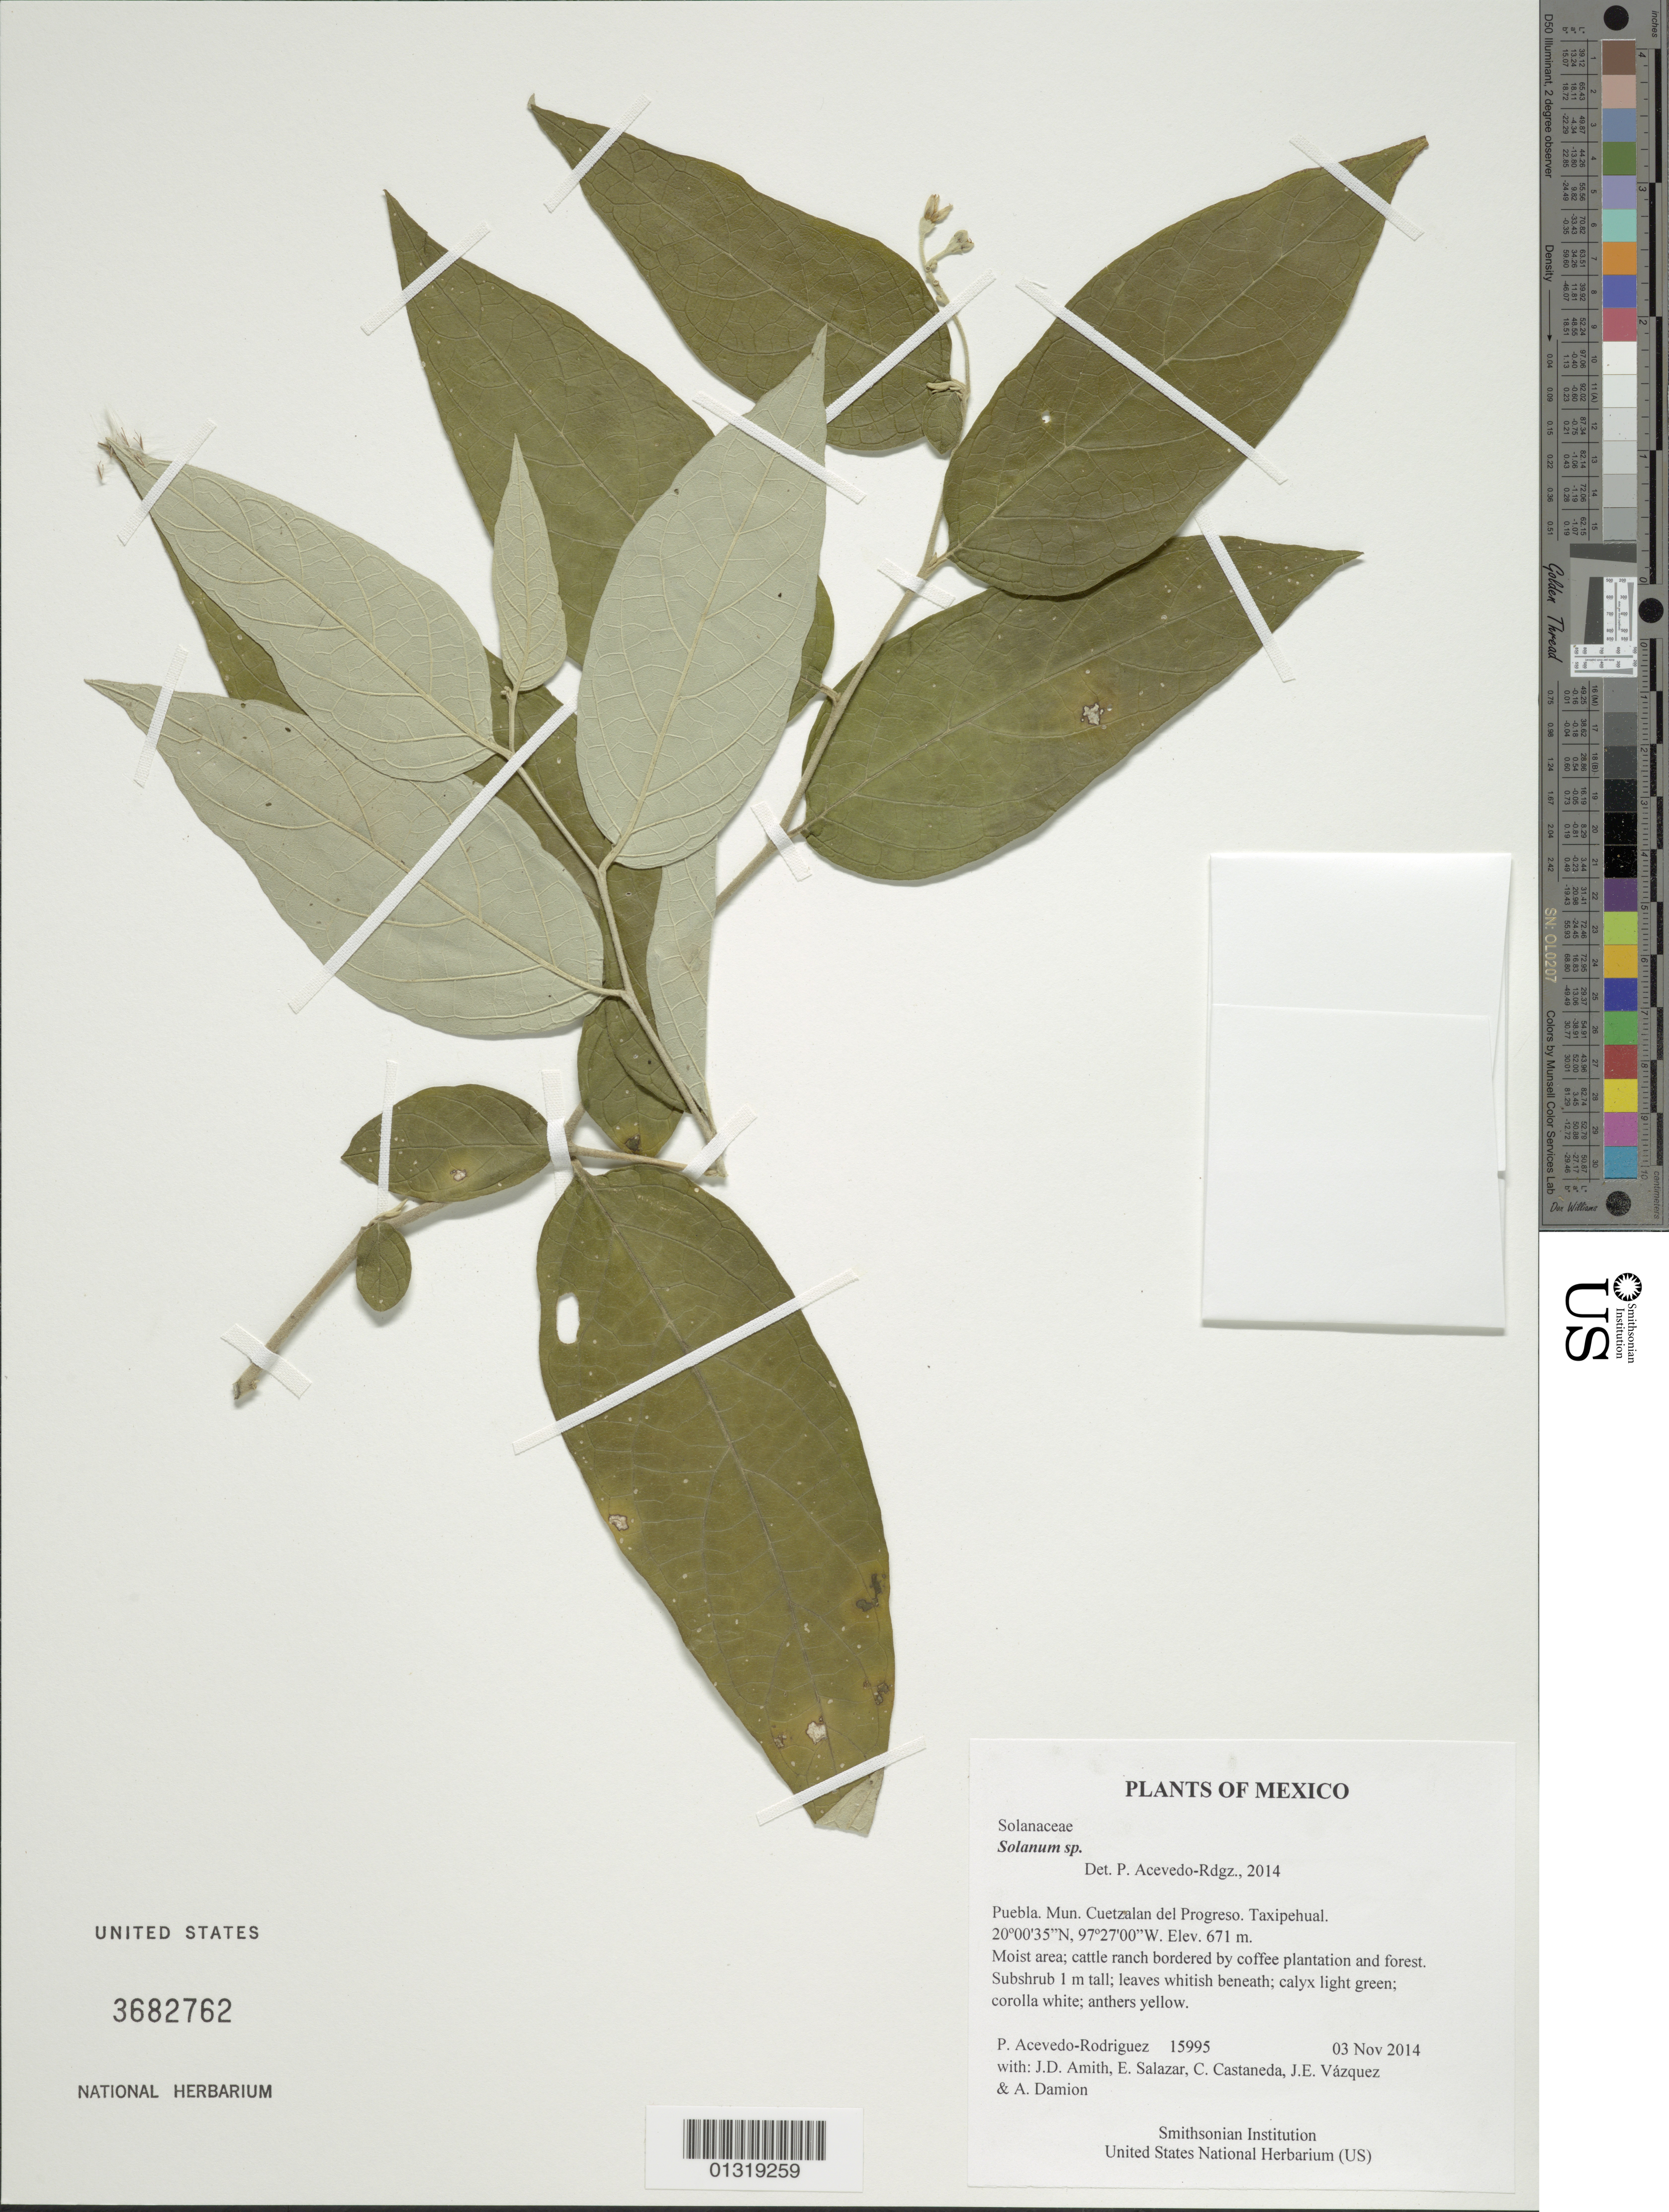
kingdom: Plantae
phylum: Tracheophyta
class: Magnoliopsida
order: Solanales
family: Solanaceae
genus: Solanum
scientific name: Solanum sp.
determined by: Acevedo-Rodriguez, P., (US), Smithsonian Institution - National Museum of Natural History (UNITED STATES)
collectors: P. Acevedo-Rodr., J. D. Amith, E. Salazar, C. Castaneda, J. E. Vázquez & A. Damion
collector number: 15995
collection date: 2014-11-03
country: Mexico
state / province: Puebla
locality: Mun. Cuetzalan del Progreso. Taxipehual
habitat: Moist area; cattle ranch bordered with coffee plant. and forest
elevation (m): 671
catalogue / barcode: US 3682762